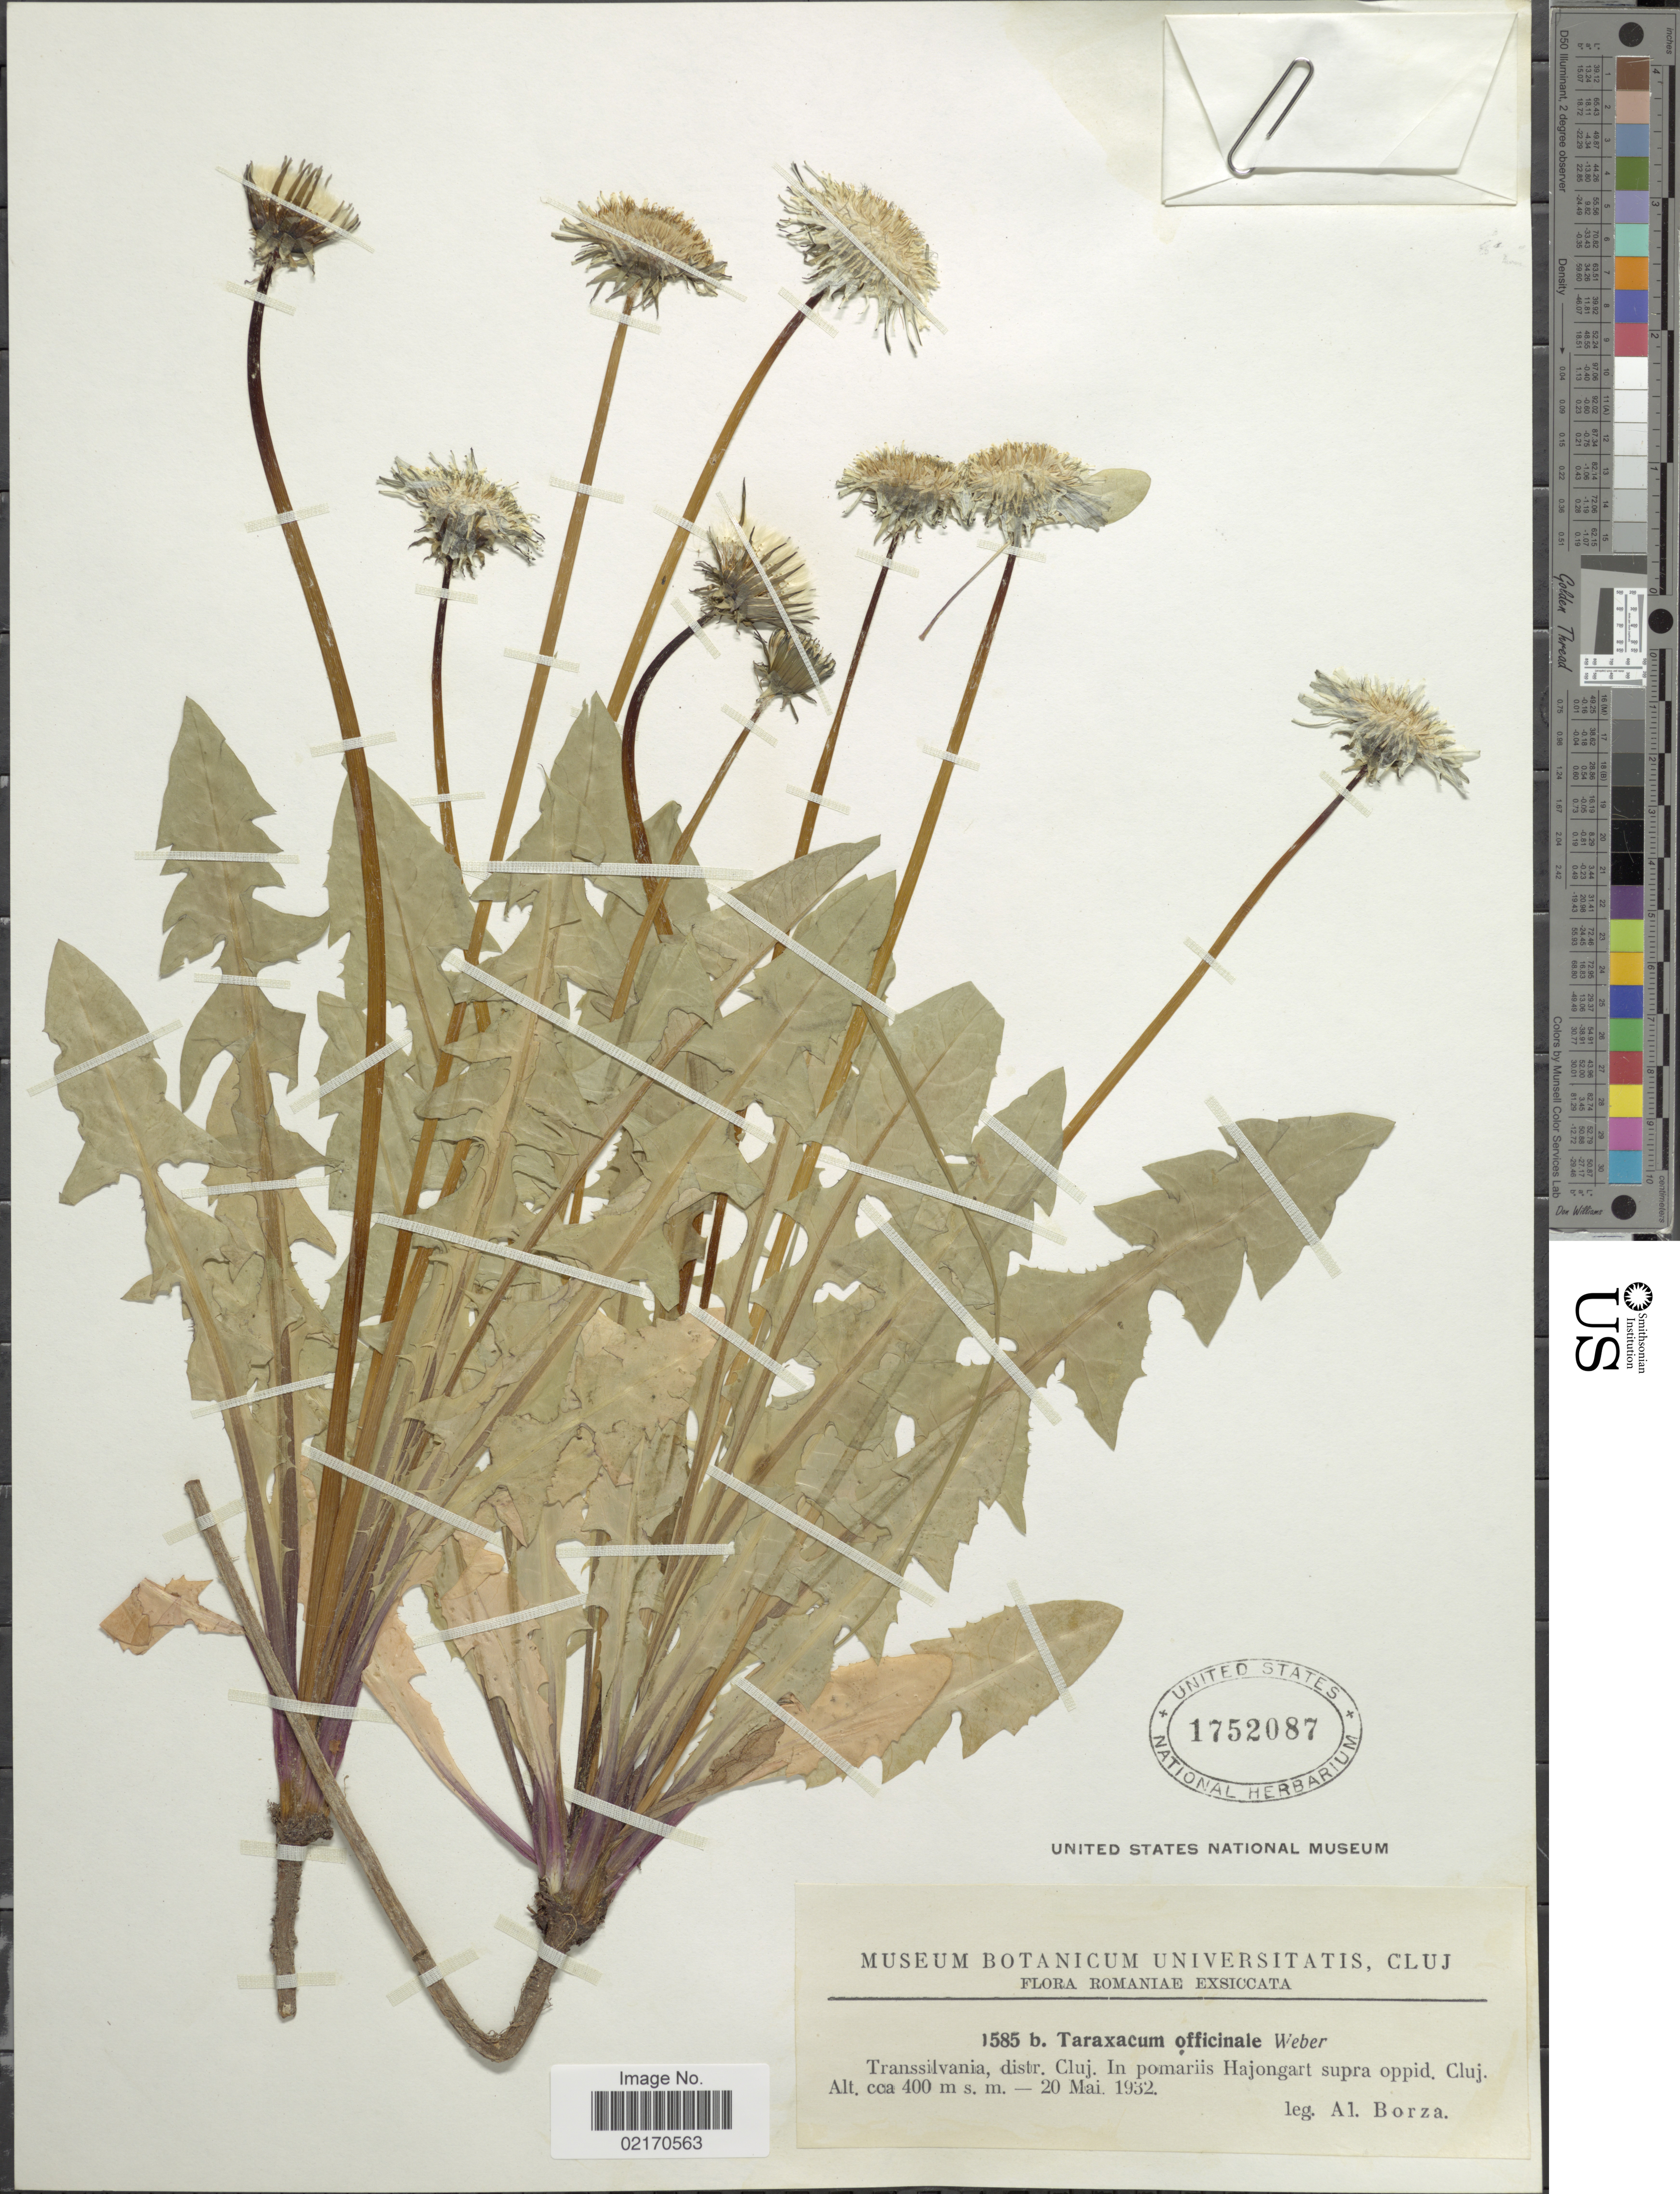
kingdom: Plantae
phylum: Tracheophyta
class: Magnoliopsida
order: Asterales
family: Asteraceae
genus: Taraxacum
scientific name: Taraxacum officinale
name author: G.H. Weber ex F.H. Wigg.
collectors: A. Borza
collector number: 1585b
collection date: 1932-05-20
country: Romania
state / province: Cluj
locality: Romaniae, Transsilvania, distr. Cluj, in pomariis Hajongart supra oppid.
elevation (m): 400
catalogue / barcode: US 1752087